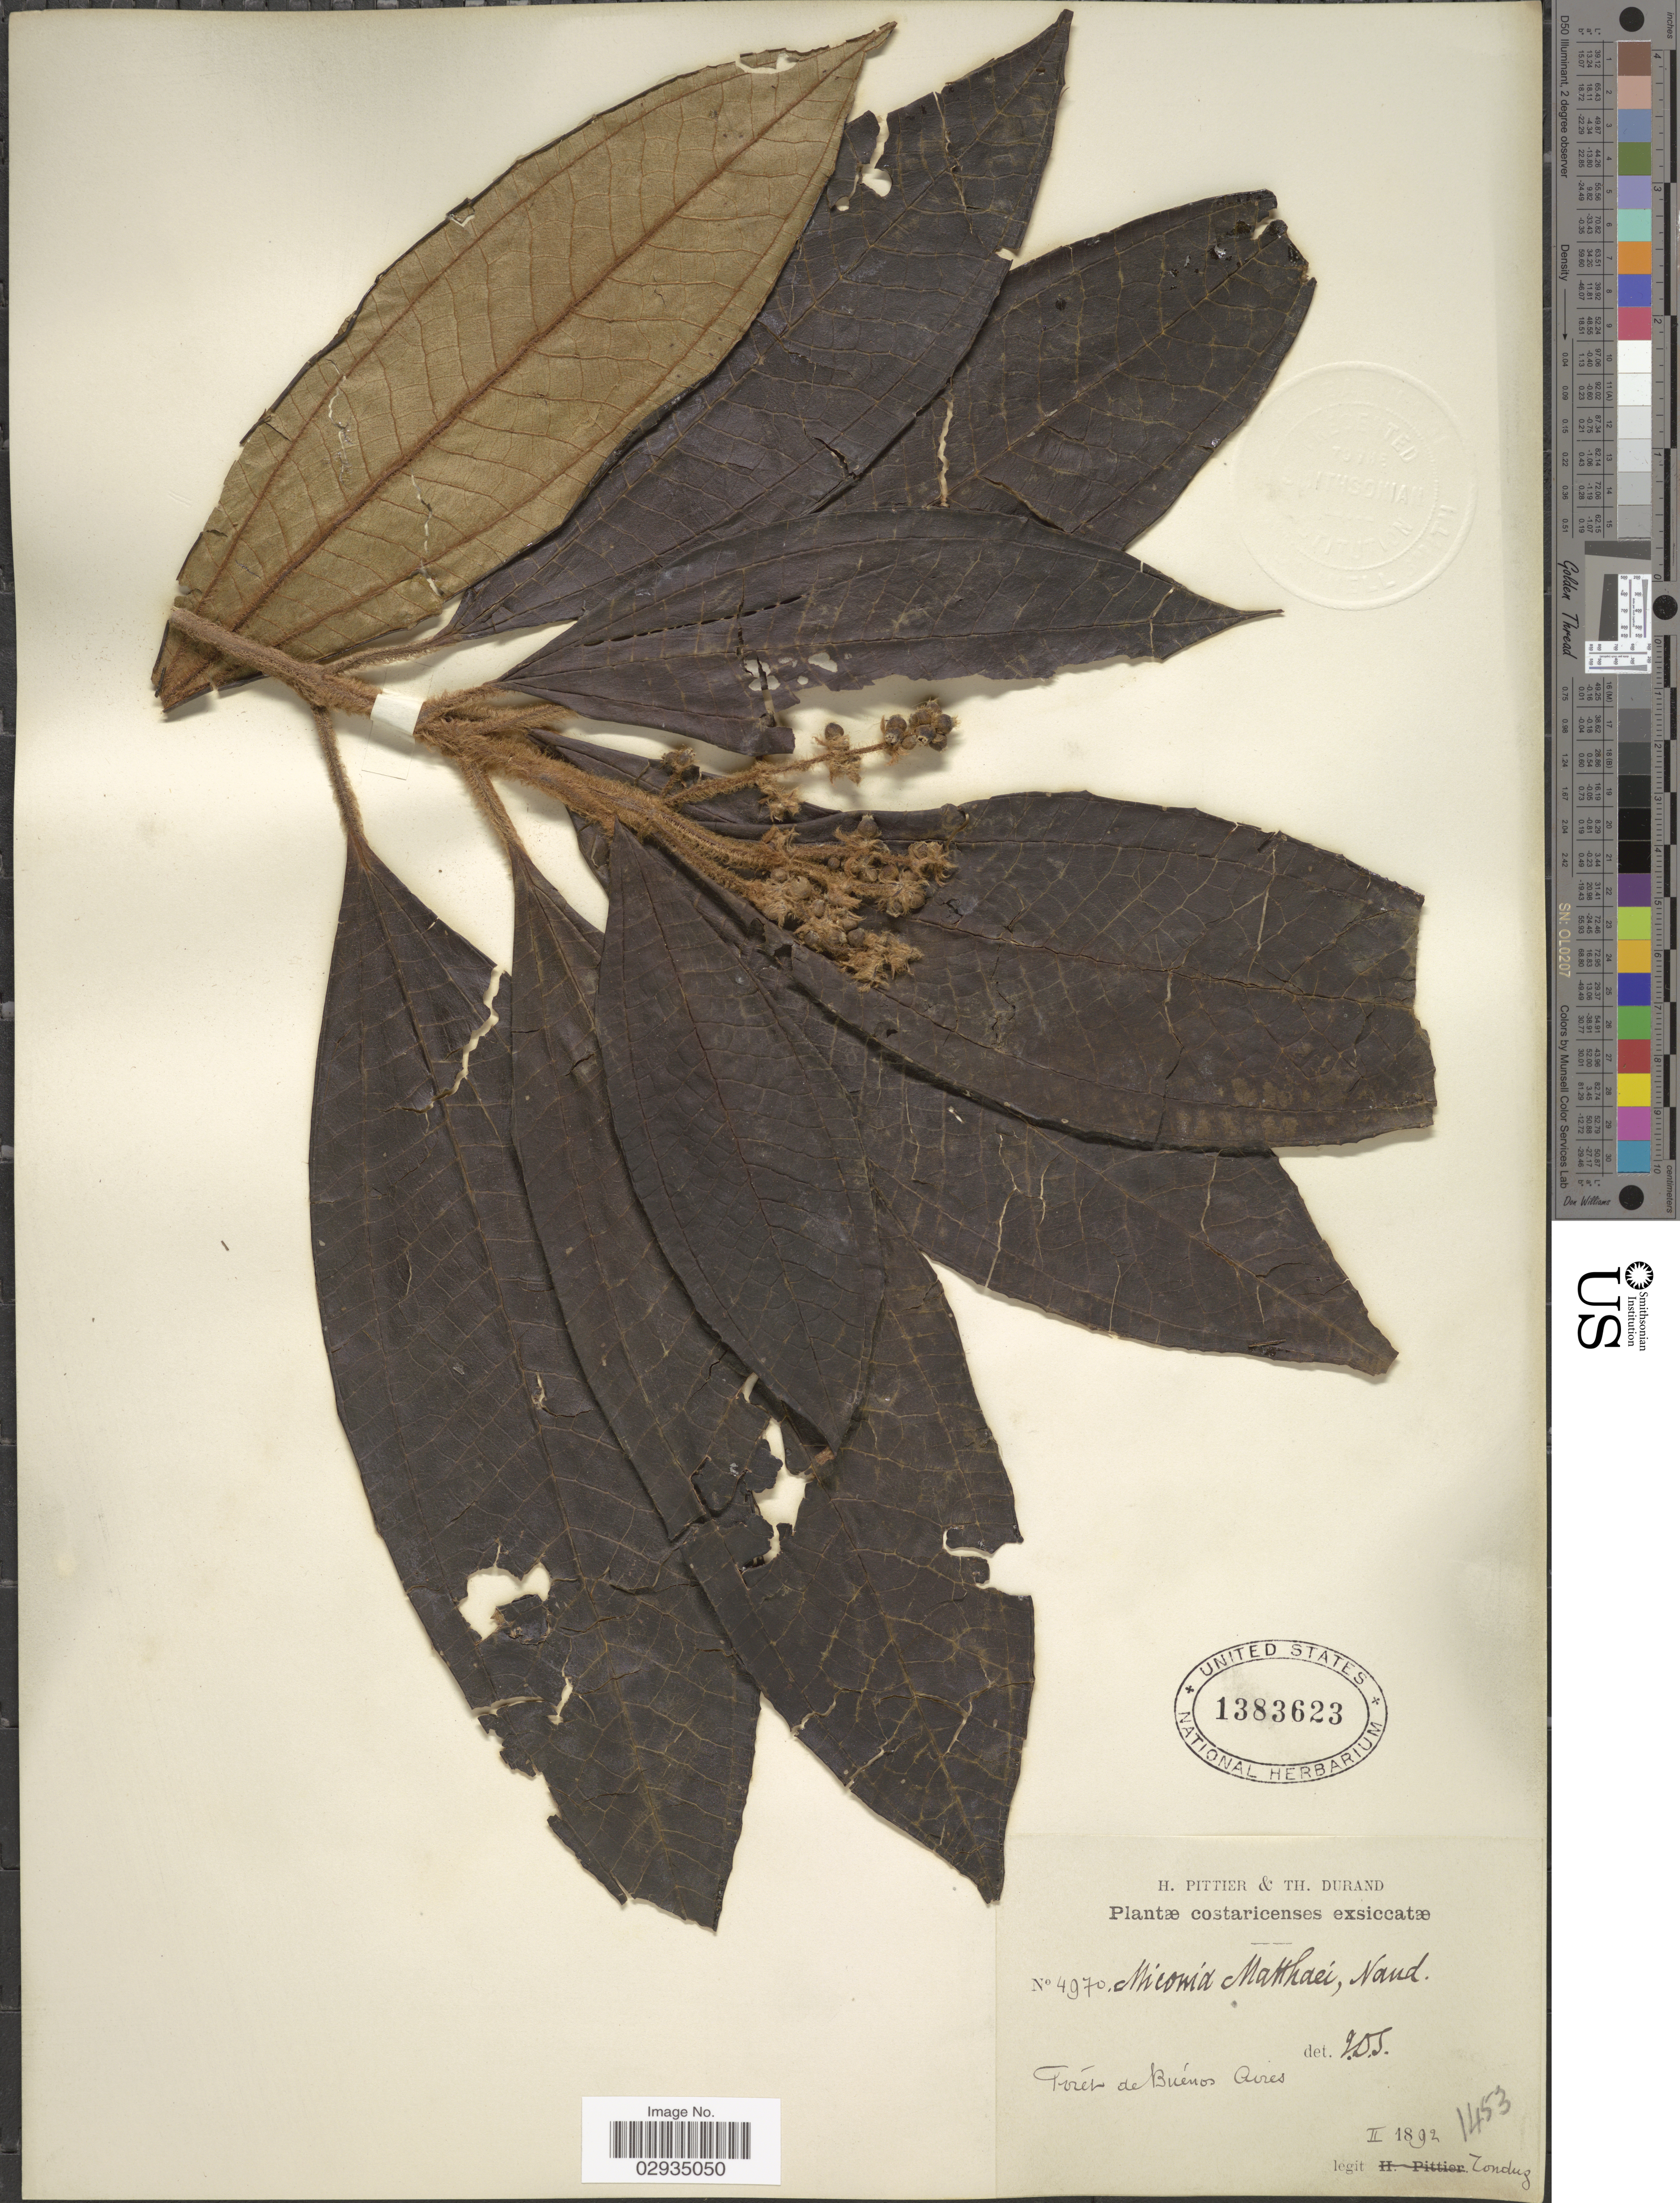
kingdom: Plantae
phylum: Tracheophyta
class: Magnoliopsida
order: Myrtales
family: Melastomataceae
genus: Miconia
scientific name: Miconia matthaei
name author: Naudin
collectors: Tonduz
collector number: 4970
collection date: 1892-02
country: Costa Rica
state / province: Puntarenas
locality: Forêt de Buénos Aires.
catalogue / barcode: US 1383623